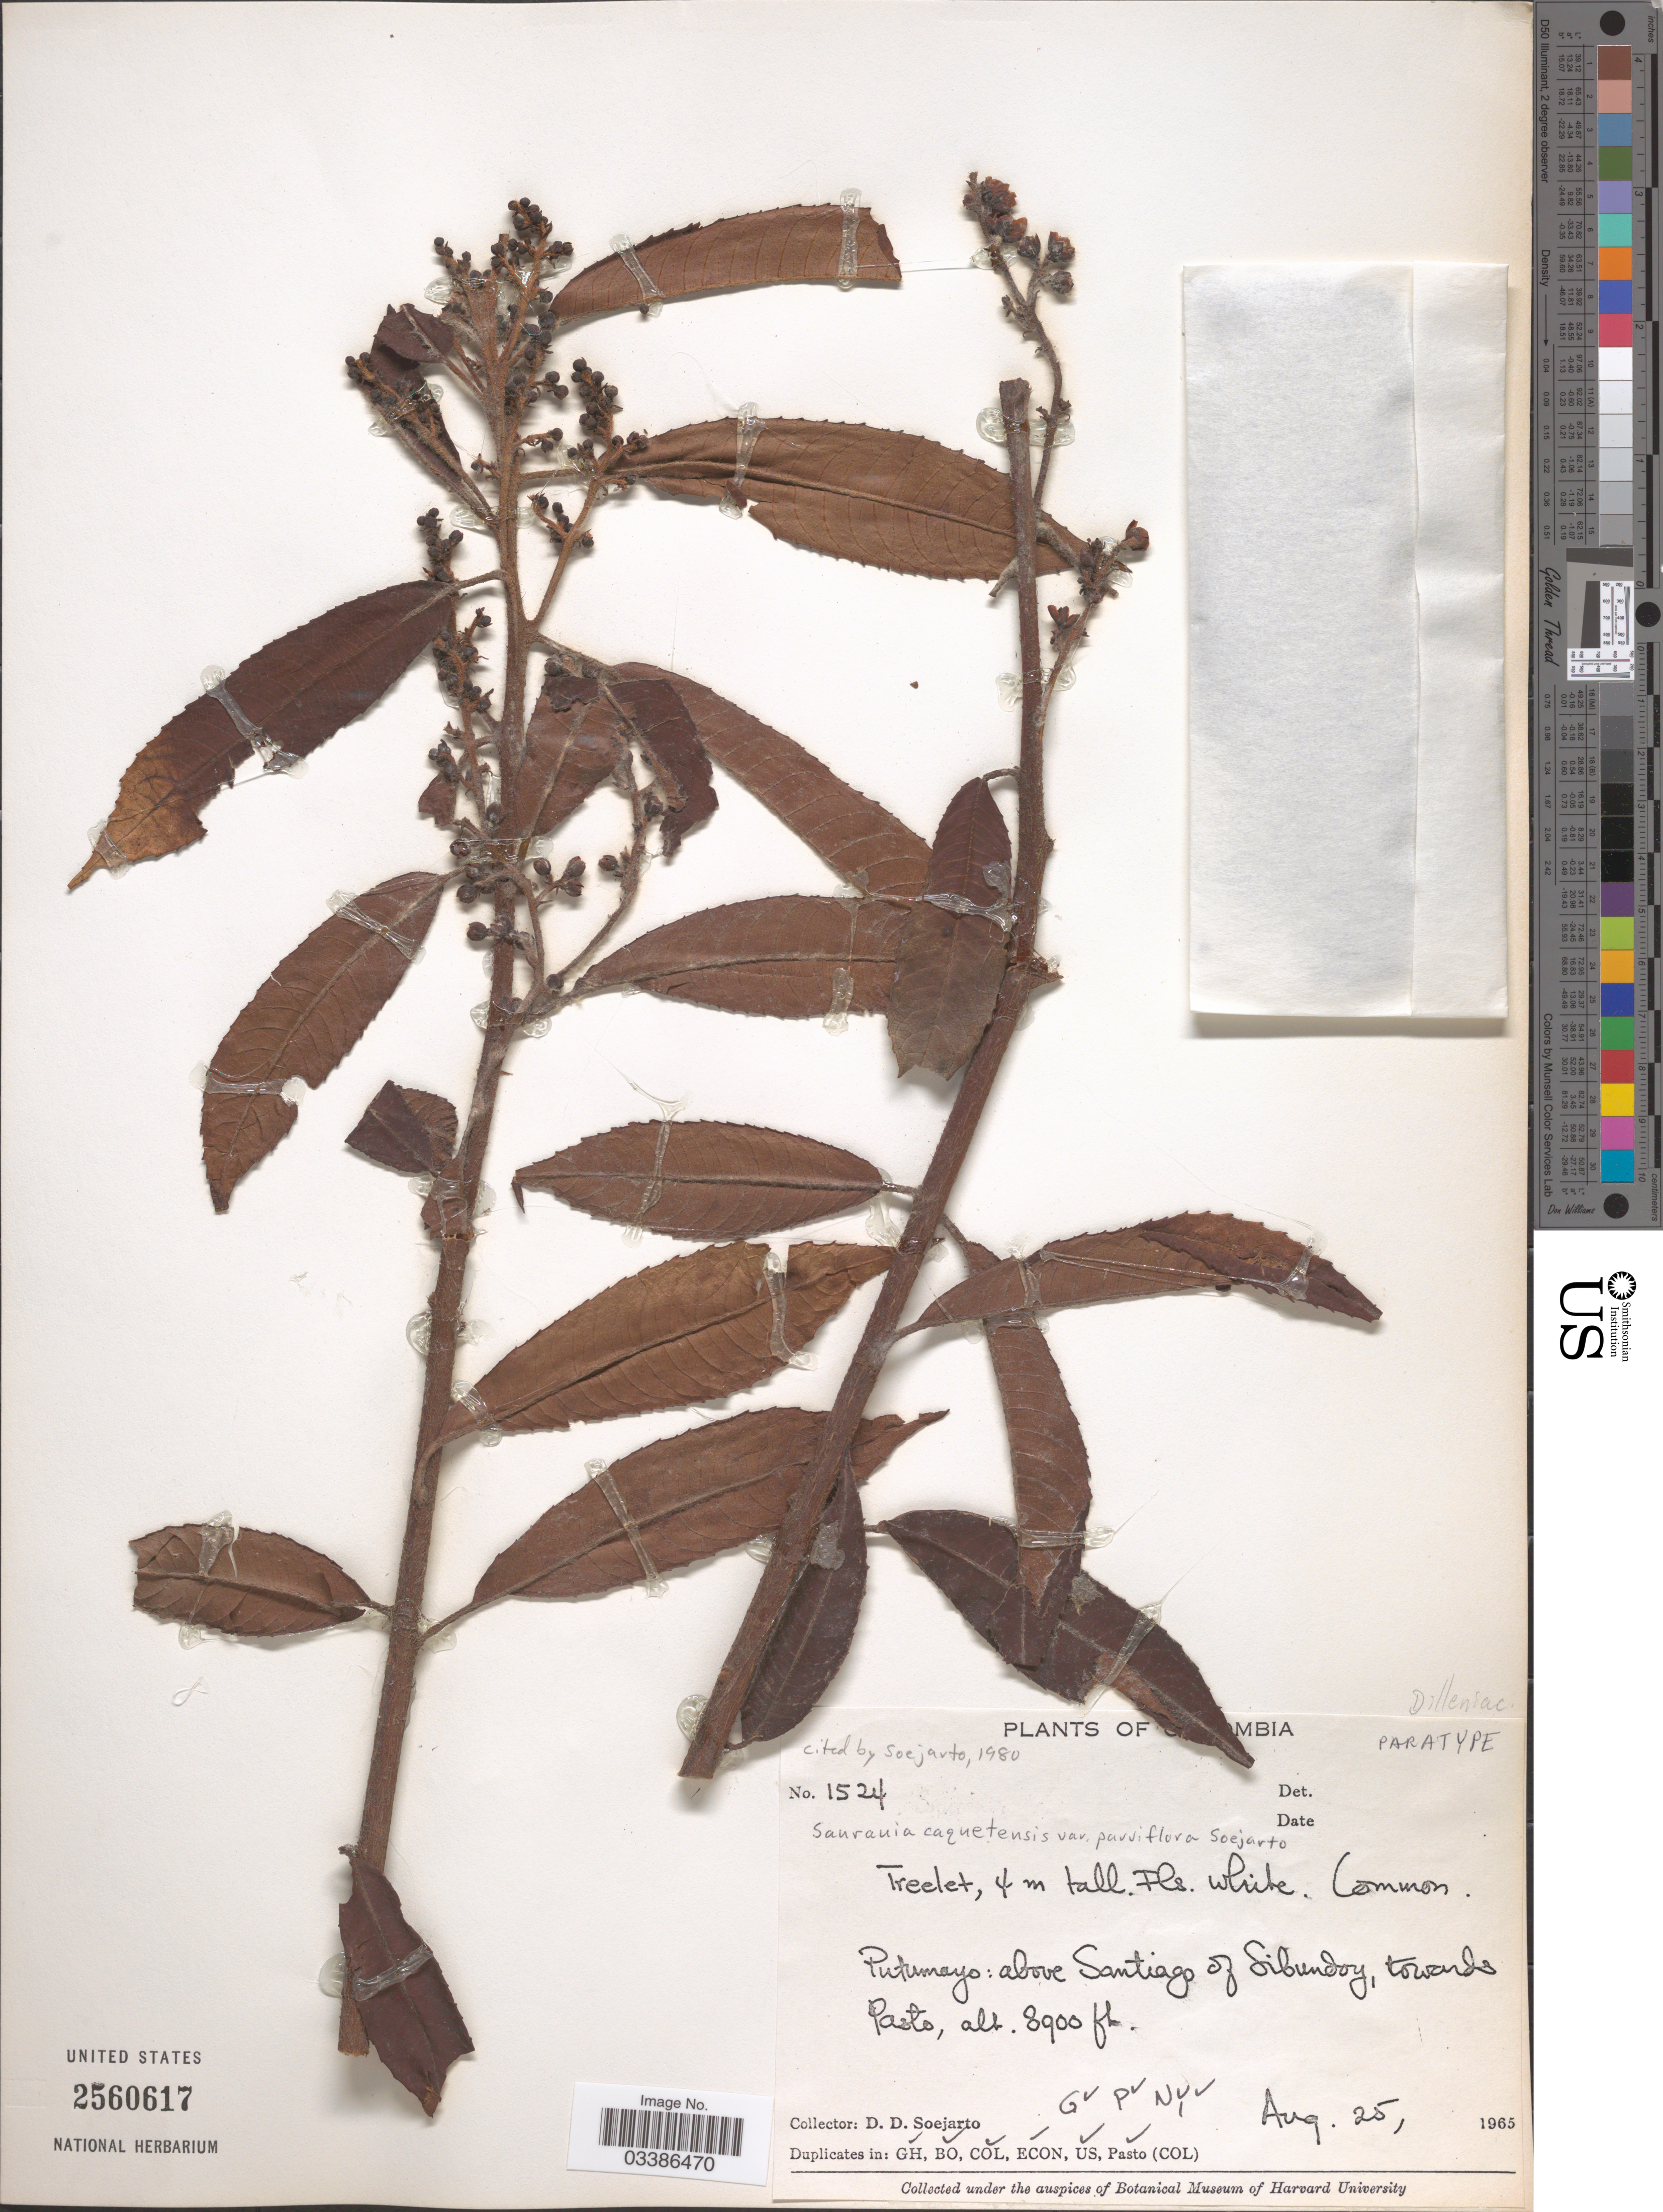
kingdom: Plantae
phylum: Tracheophyta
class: Magnoliopsida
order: Ericales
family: Actinidiaceae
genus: Saurauia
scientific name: Saurauia caquetensis var. parviflora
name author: Soejarto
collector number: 1524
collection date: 1965-08-25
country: Colombia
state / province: Putumayo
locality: Above Santiago of Sibundoy, towards Pasto.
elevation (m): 2713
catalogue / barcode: US 2560617